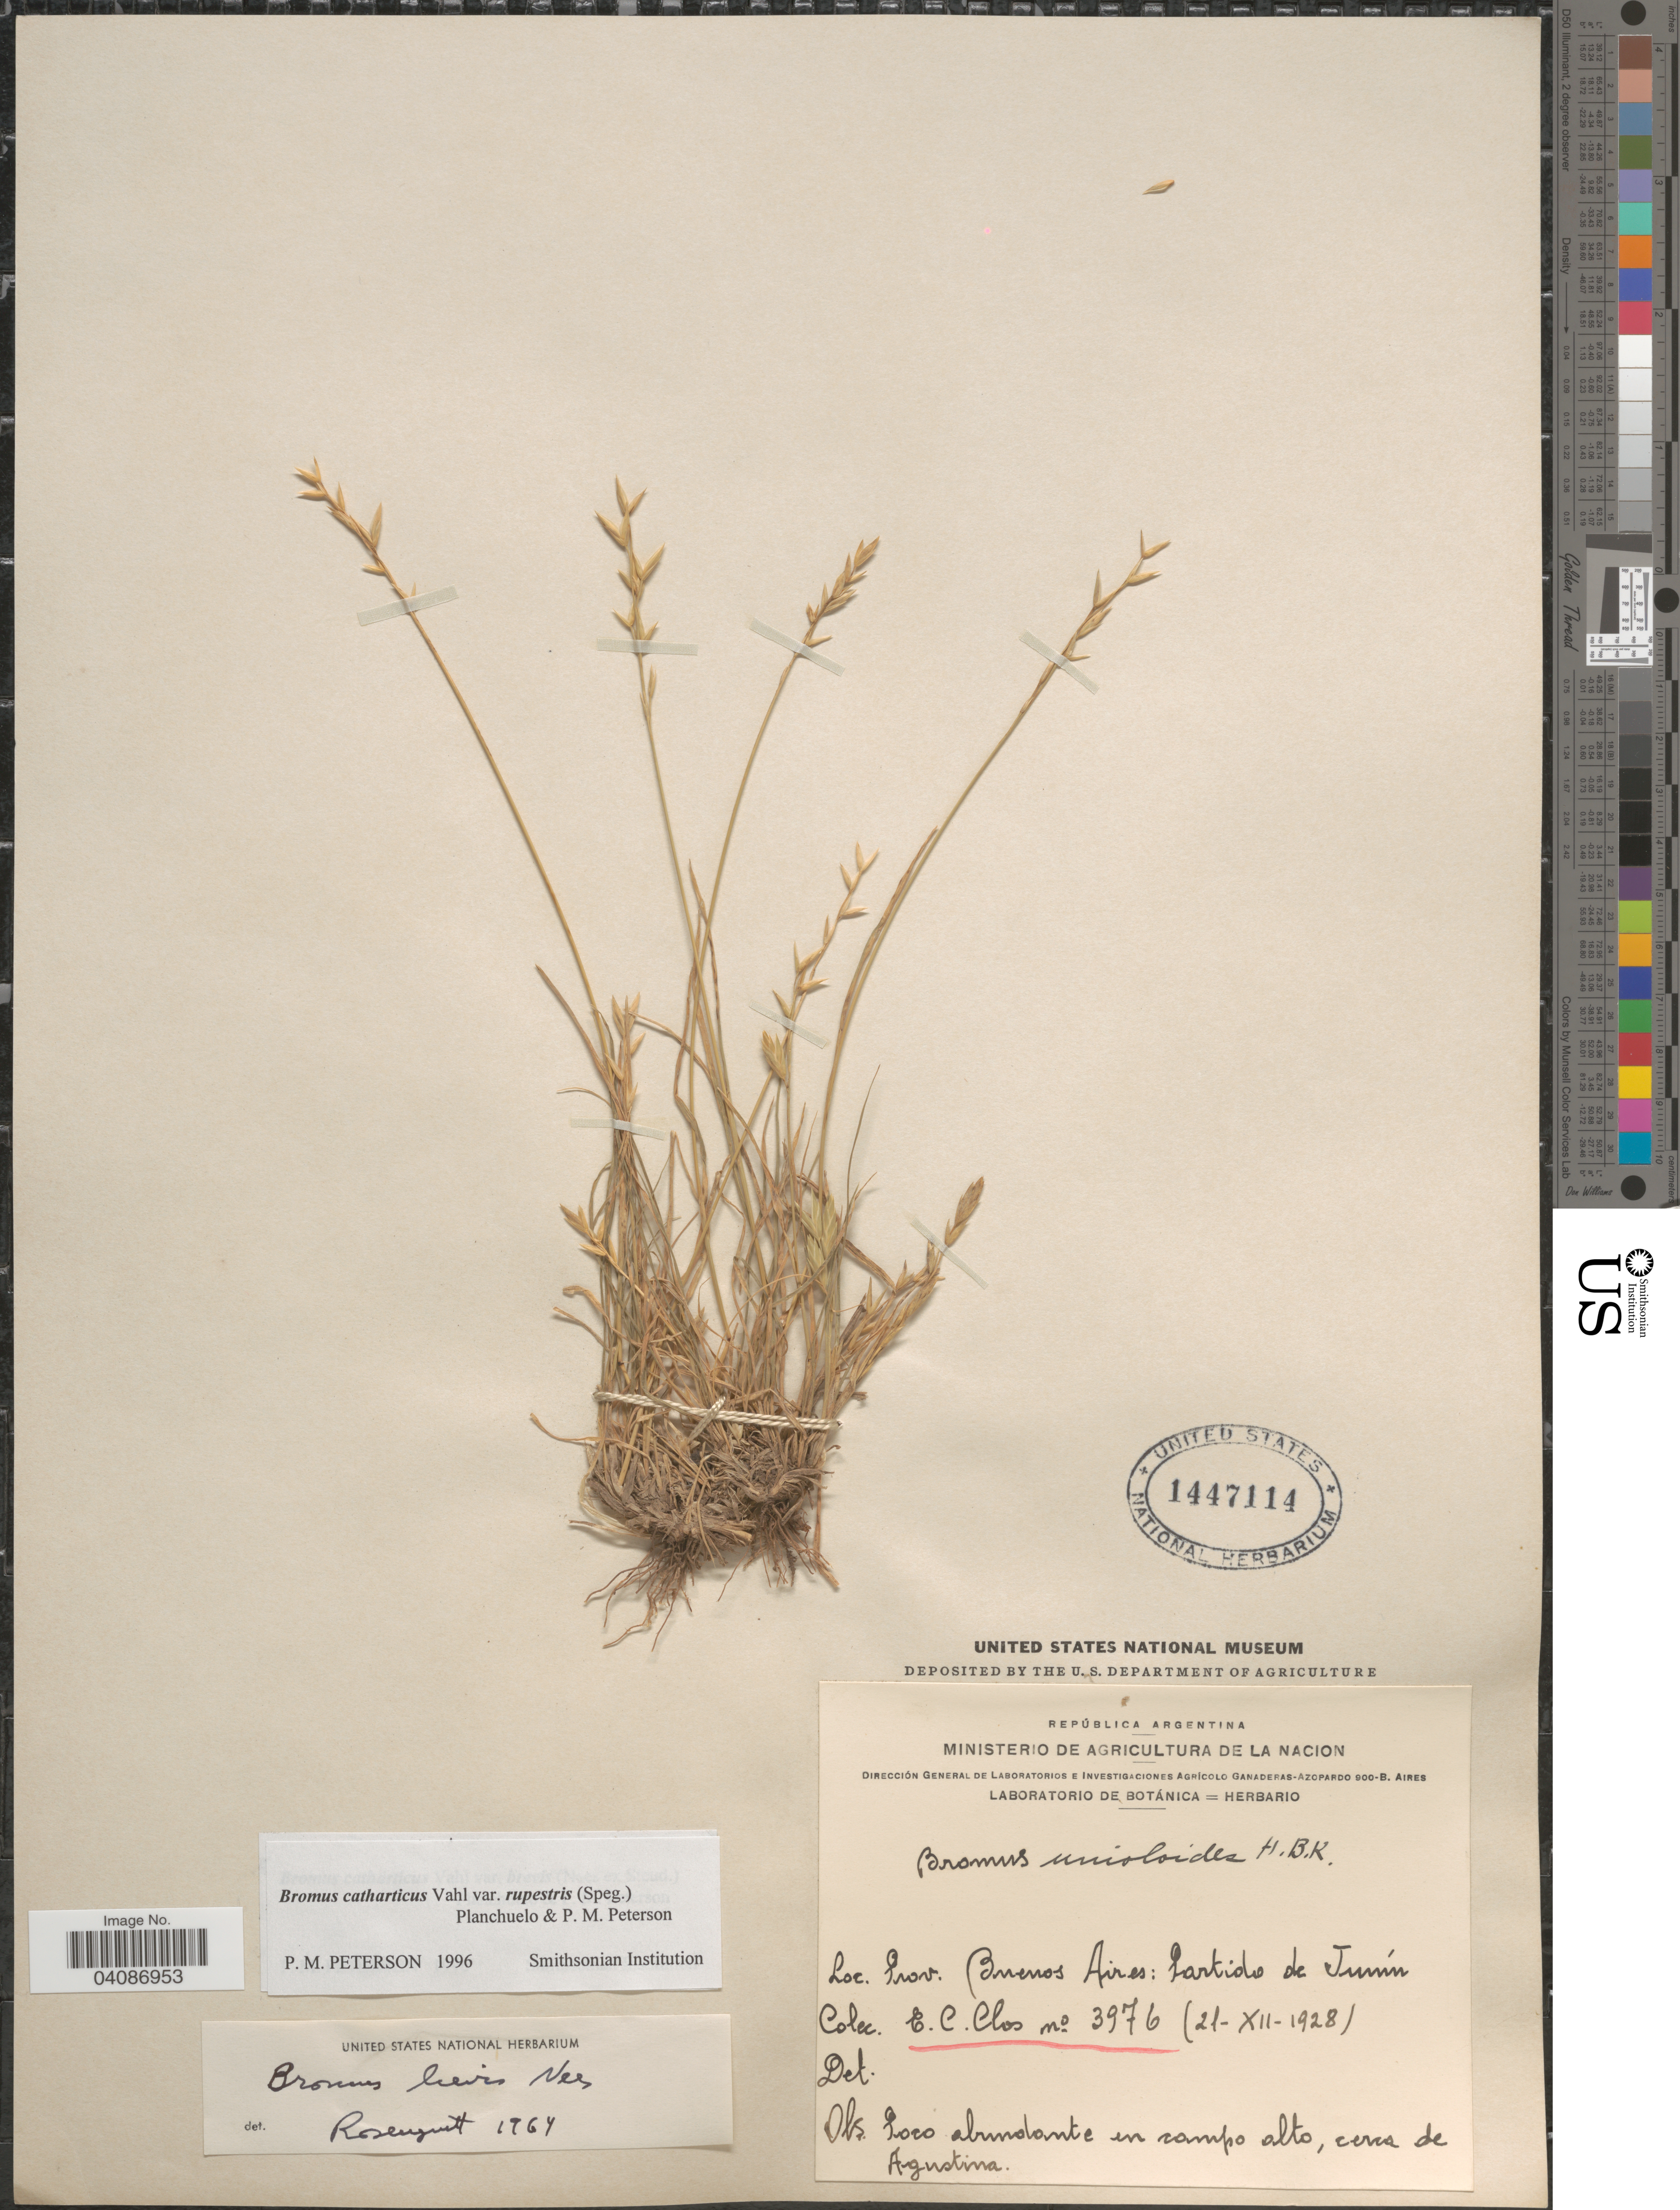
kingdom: Plantae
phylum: Tracheophyta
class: Liliopsida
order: Poales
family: Poaceae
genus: Bromus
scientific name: Bromus cebadilla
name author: Steud.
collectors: E. Clos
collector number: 3976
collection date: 1928-12-21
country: Argentina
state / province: Buenos Aires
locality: Partido de Junín.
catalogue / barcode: US 1447114